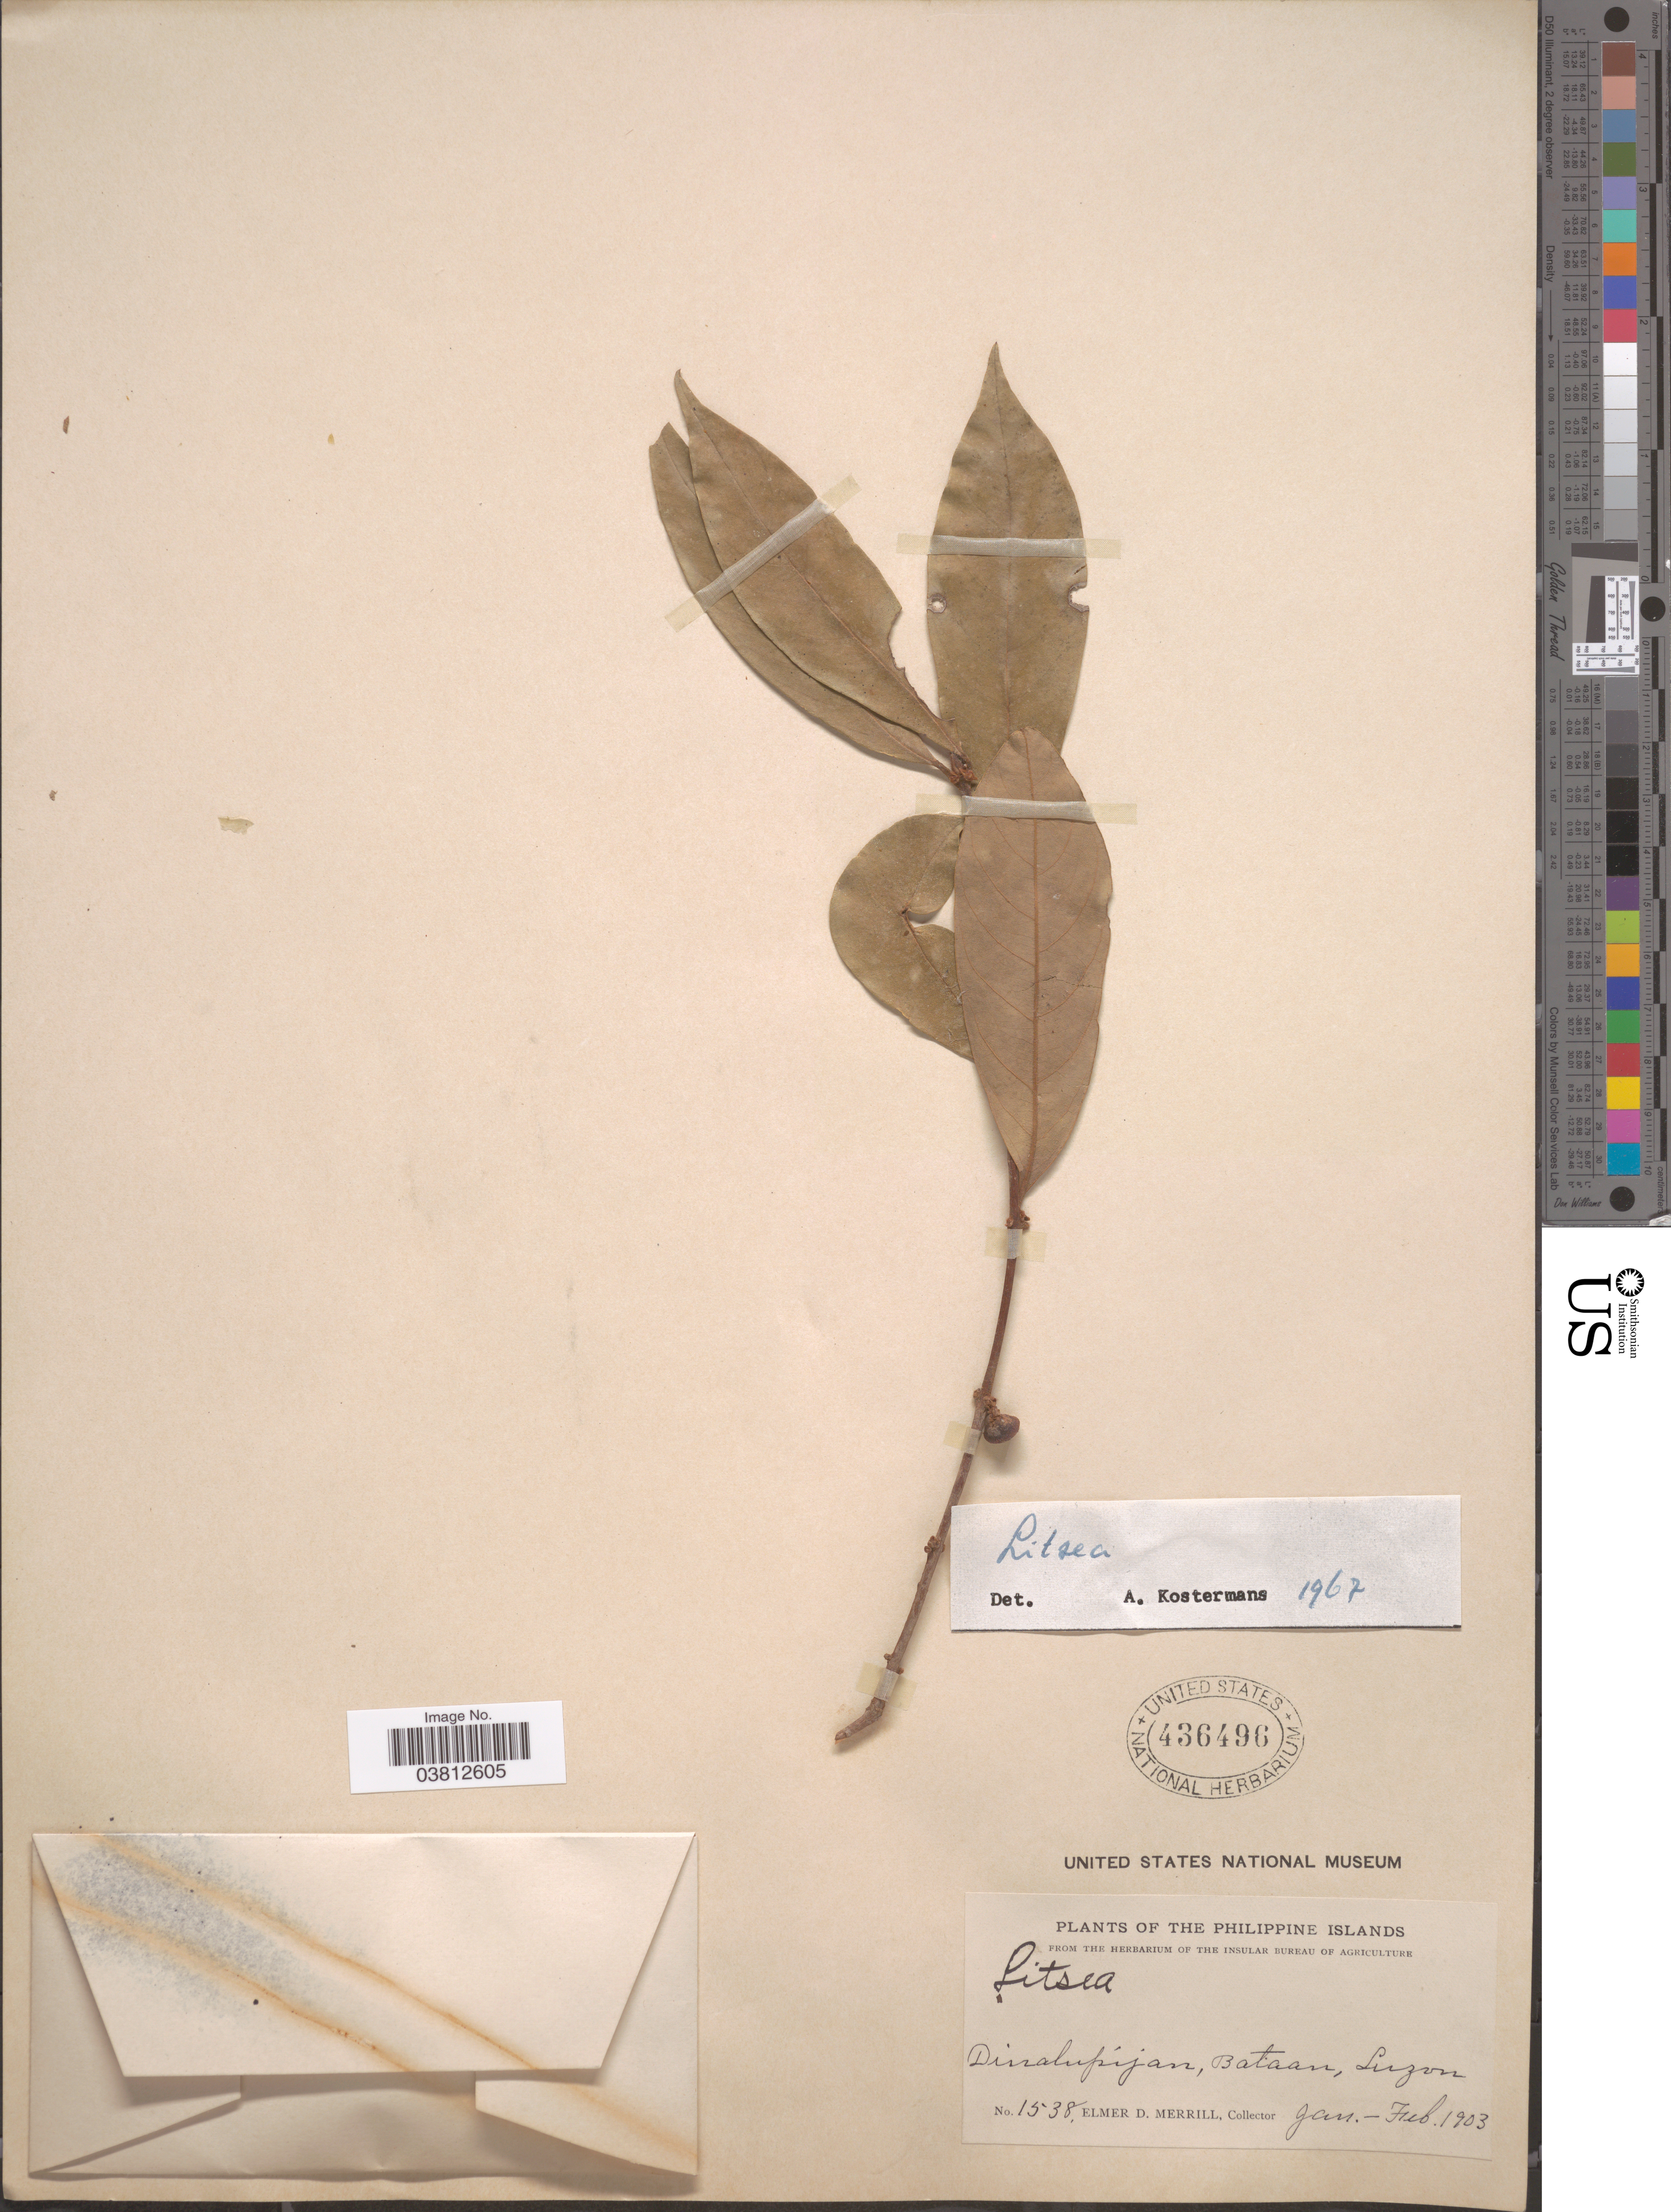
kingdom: Plantae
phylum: Tracheophyta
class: Magnoliopsida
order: Laurales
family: Lauraceae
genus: Litsea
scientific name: Litsea sp.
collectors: E. D. Merrill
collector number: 1538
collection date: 1903-01/1903-02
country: Philippines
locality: Philippine Islands. Dinalupijan, Bataan, Luzon.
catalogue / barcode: US 436496